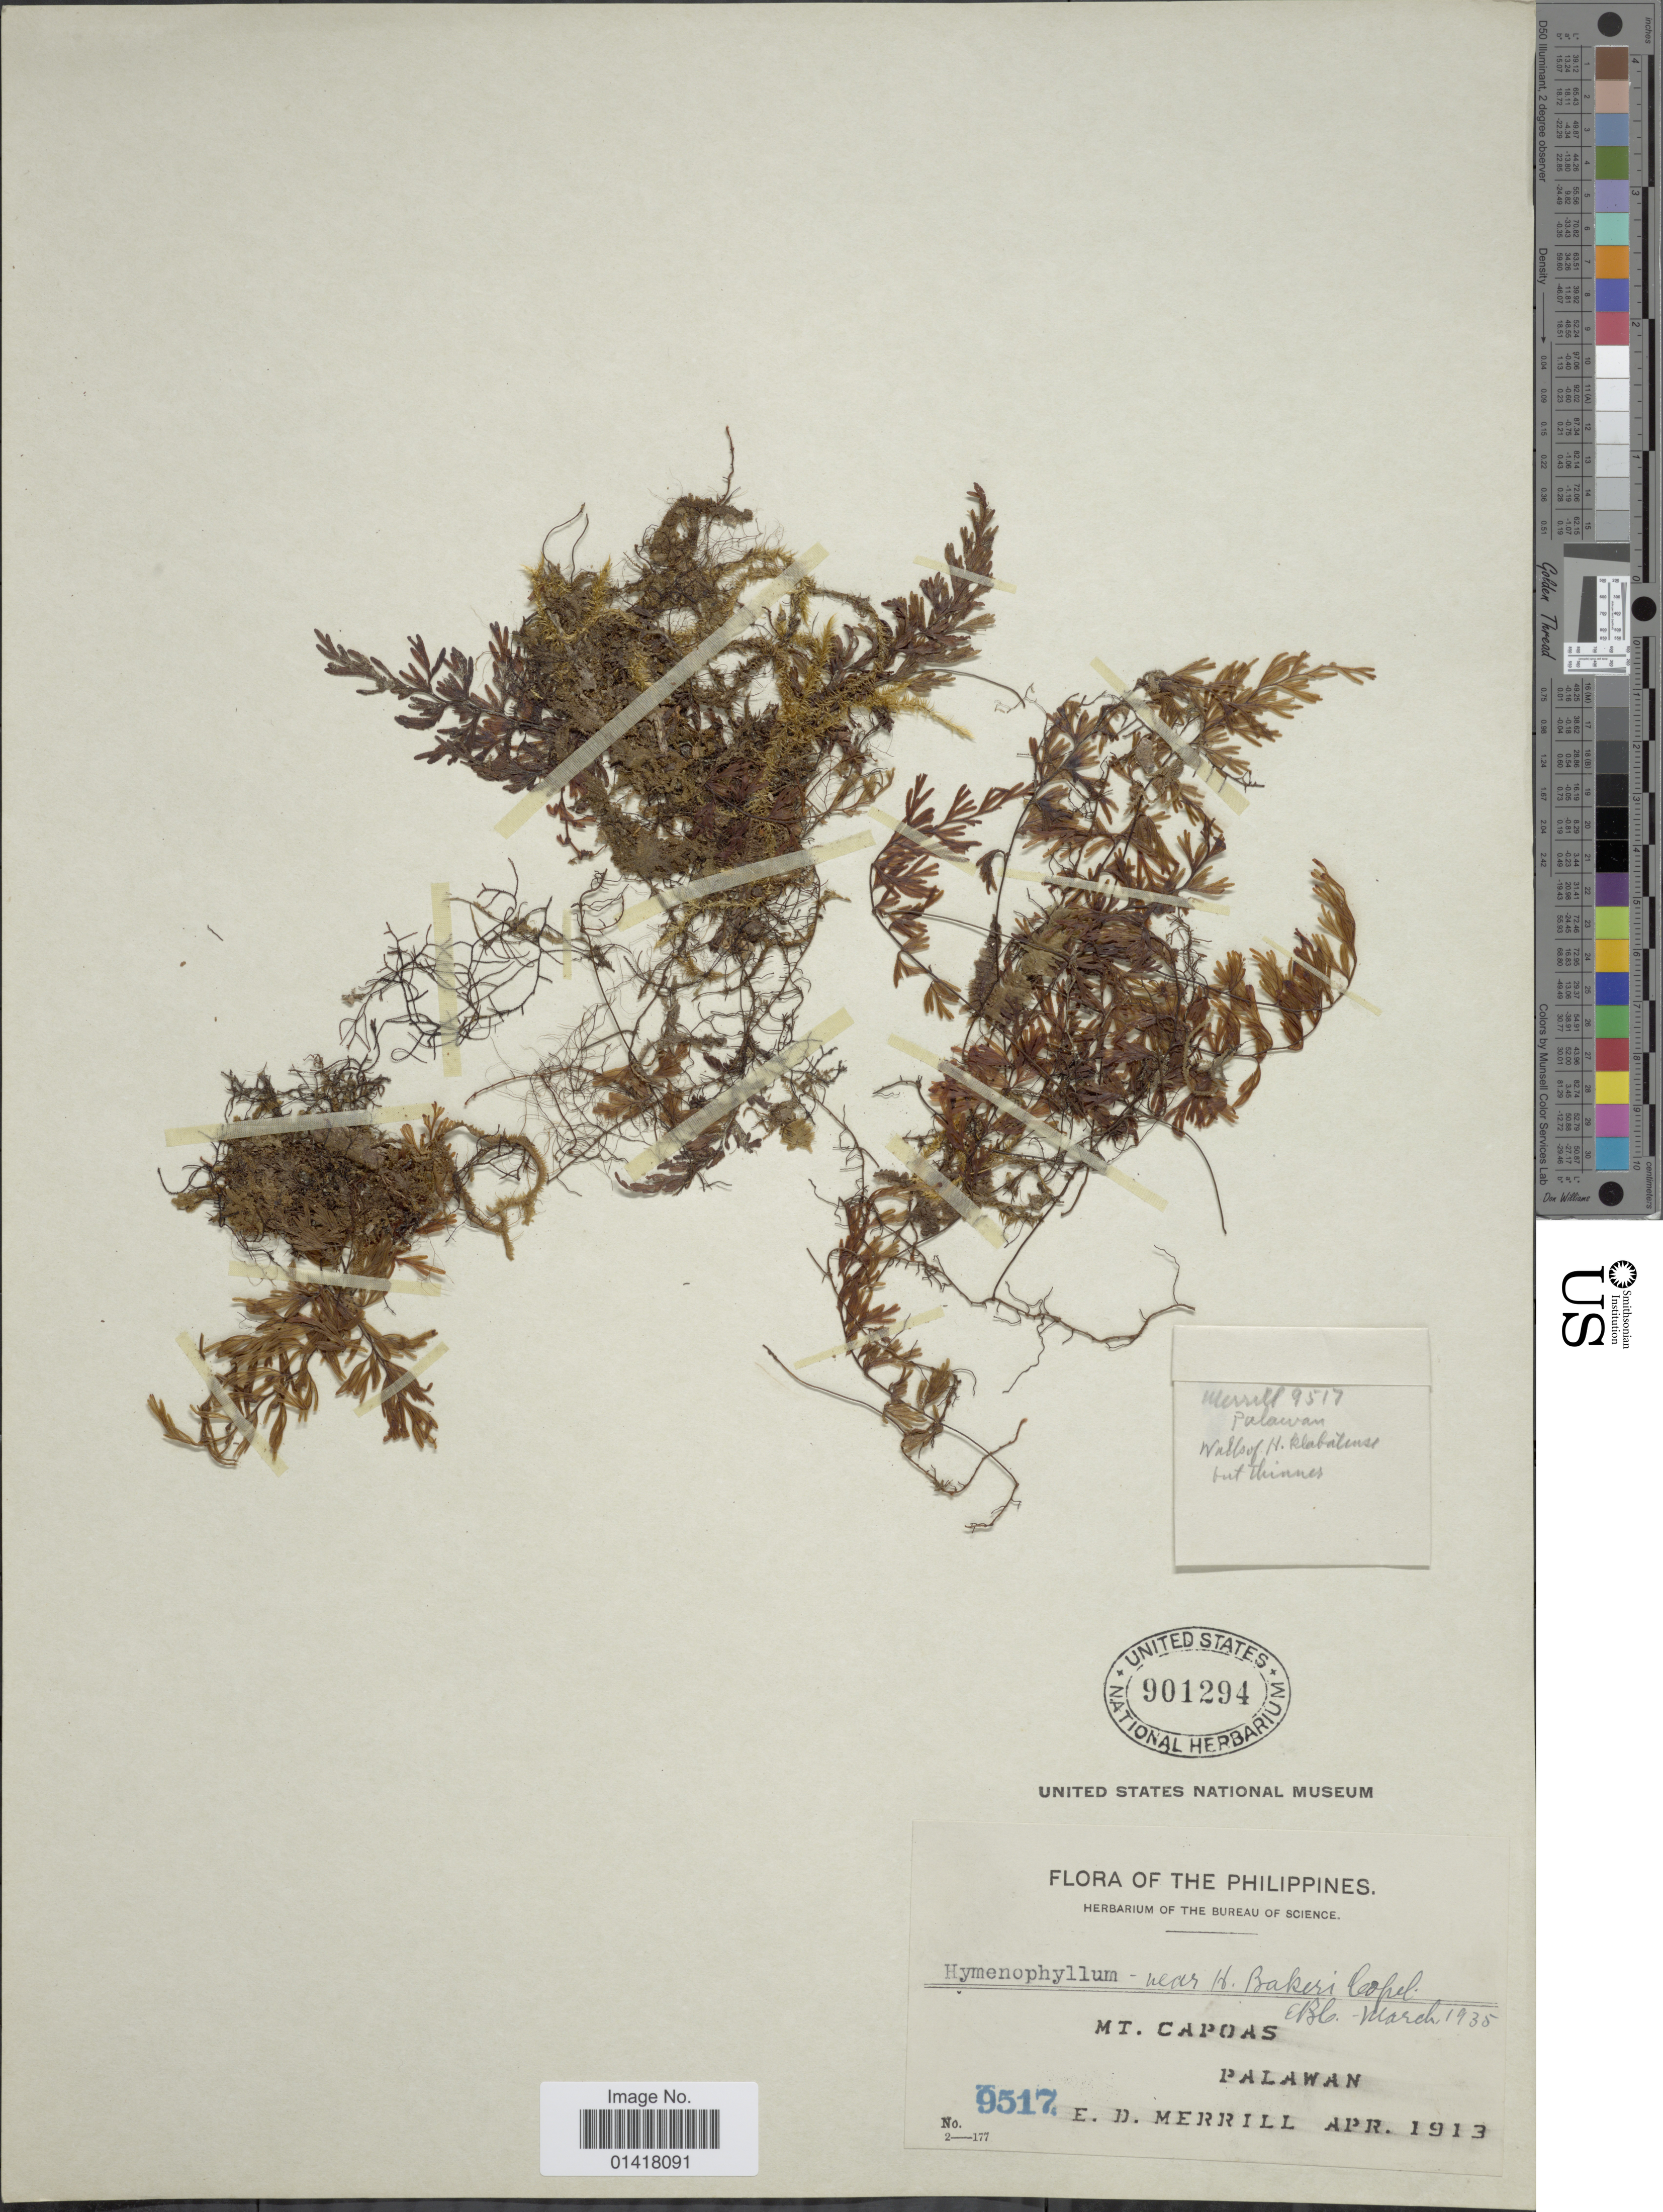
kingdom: Plantae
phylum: Tracheophyta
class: Polypodiopsida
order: Hymenophyllales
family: Hymenophyllaceae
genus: Hymenophyllum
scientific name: Hymenophyllum bakeri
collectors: E. D. Merrill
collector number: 9517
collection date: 1913-04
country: Philippines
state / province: Mimaropa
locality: The Philippines. M. Capoas. Palawan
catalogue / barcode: US 901294